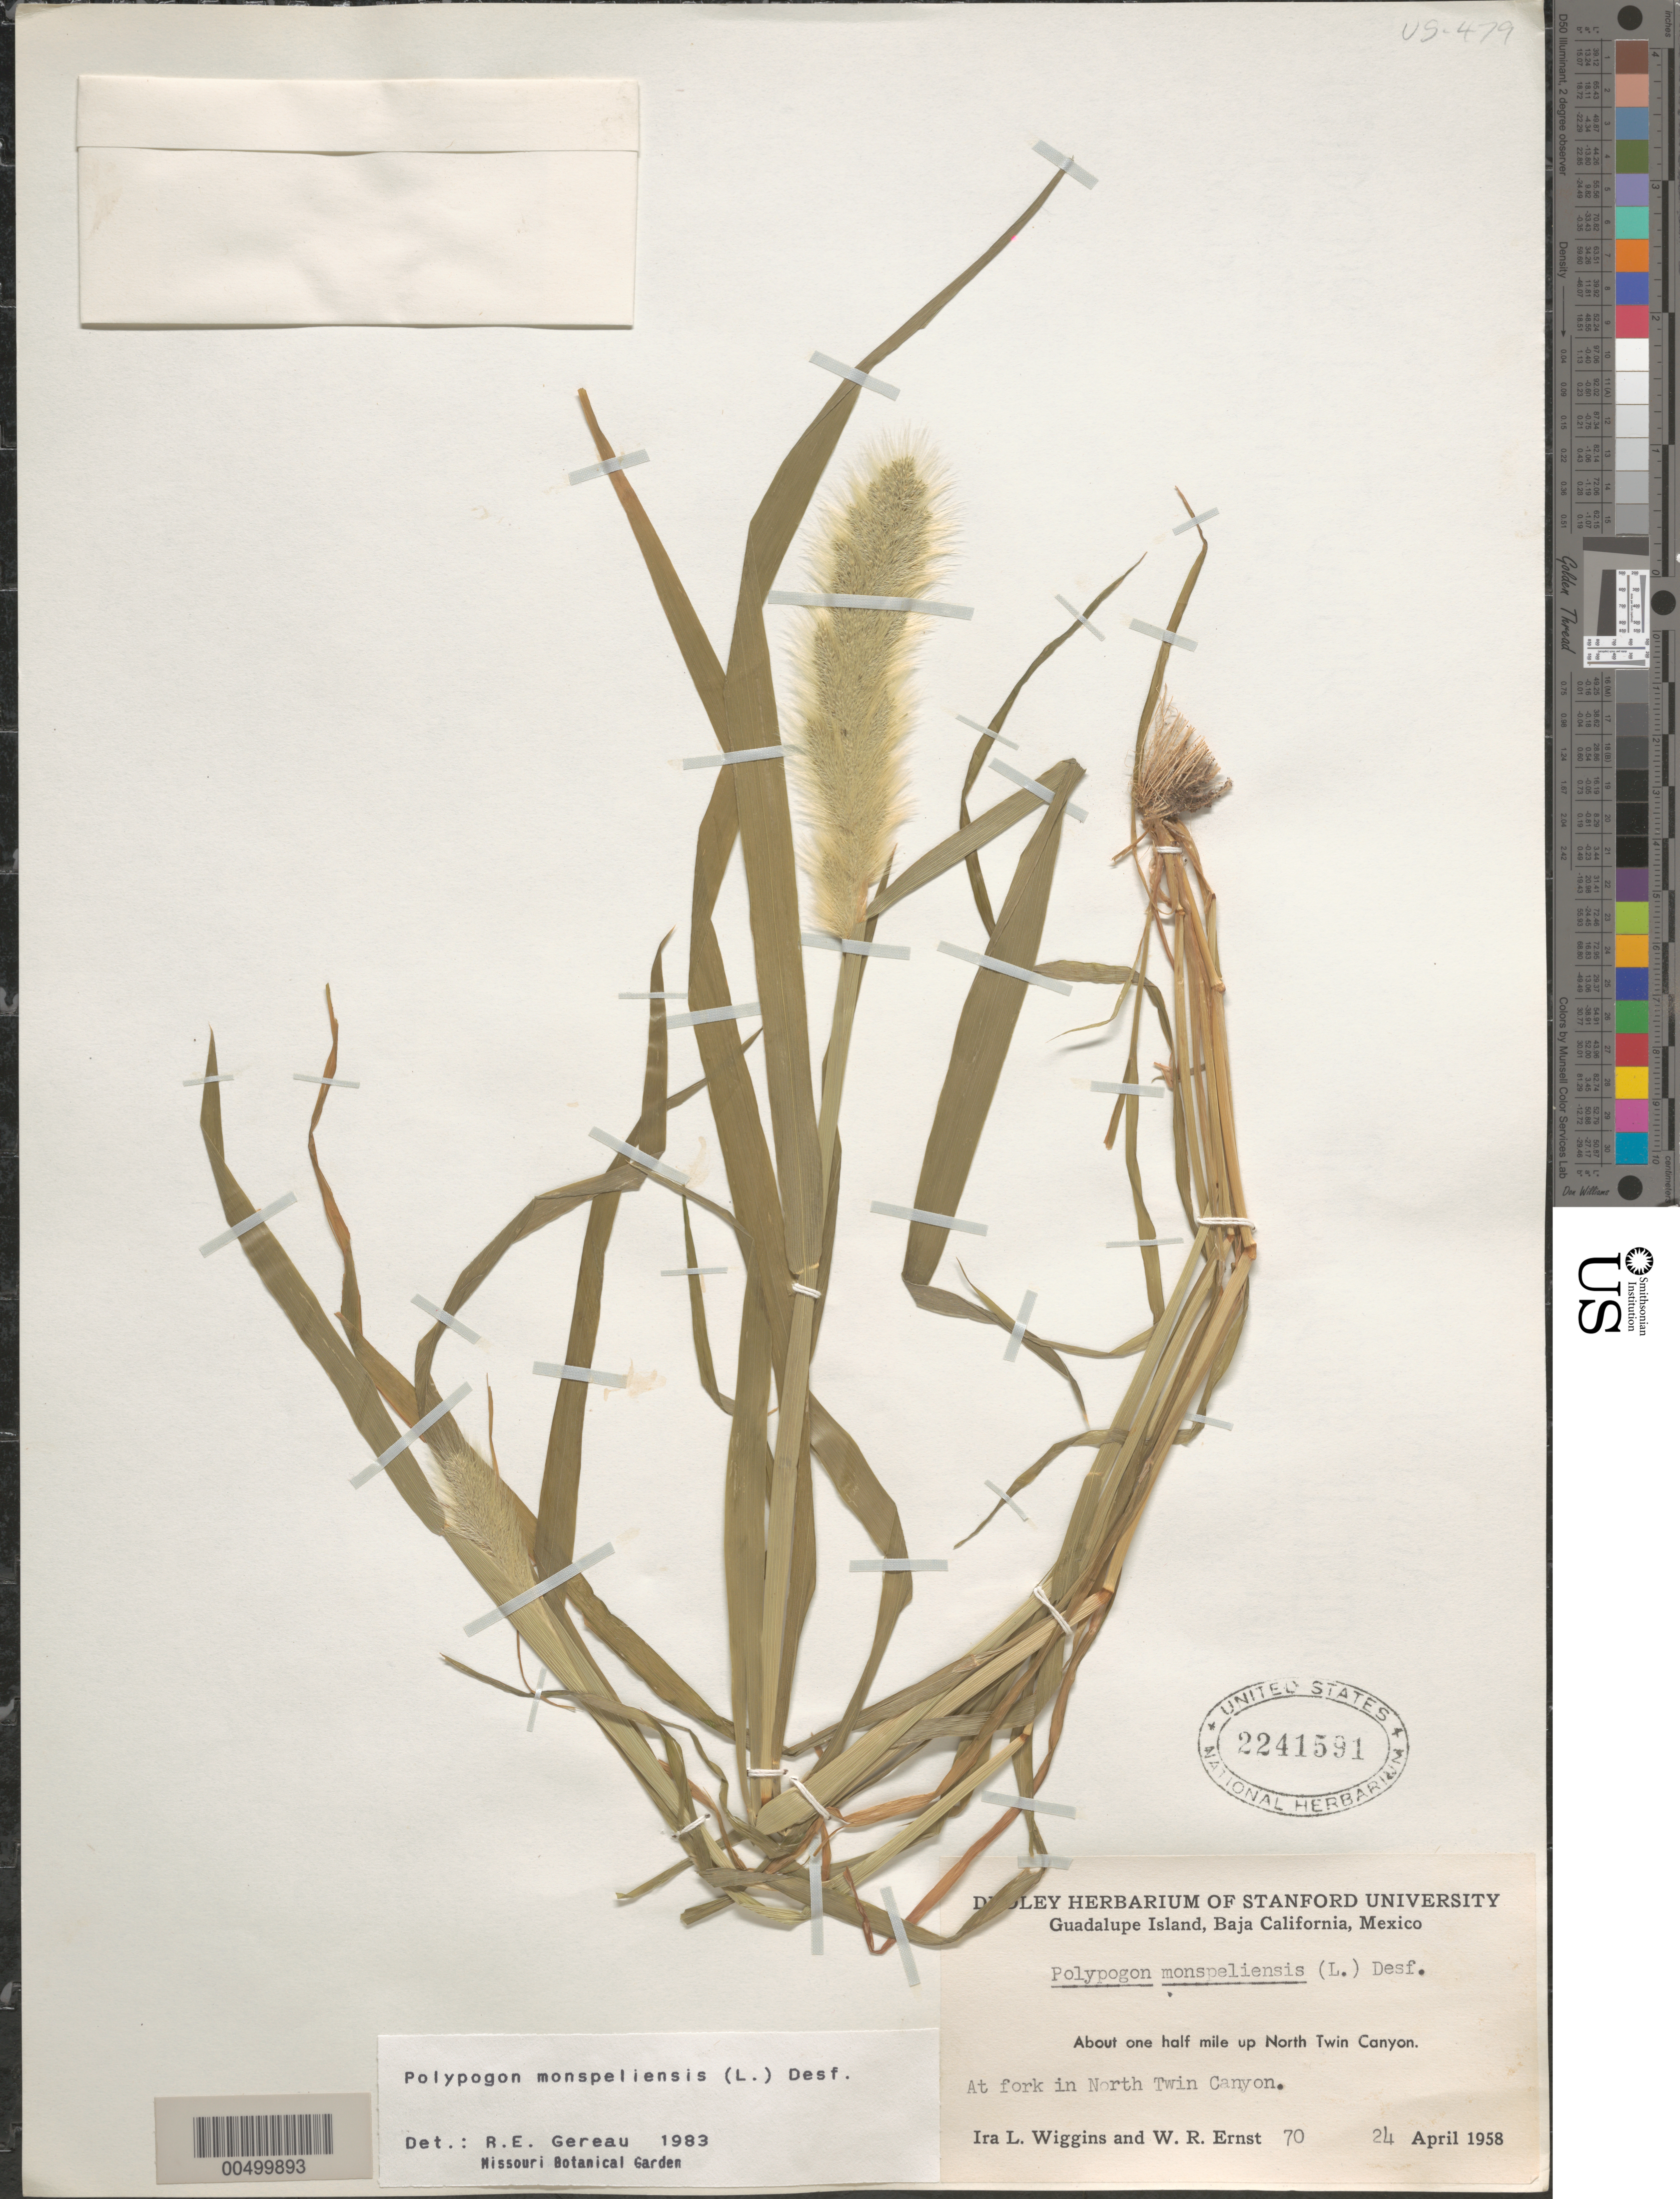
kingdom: Plantae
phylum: Tracheophyta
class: Liliopsida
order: Poales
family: Poaceae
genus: Polypogon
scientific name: Polypogon monspeliensis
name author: (L.) Desf.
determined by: Gereau, R. E.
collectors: I. L. Wiggins & W. R. Ernst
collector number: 70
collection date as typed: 24 Apr 1958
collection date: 1958-04-24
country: Mexico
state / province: Baja California Norte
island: Guadalupe Island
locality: at fork in North Twin Canyon, about 0.5 mi up North Twin Canyon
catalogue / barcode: US 2241591